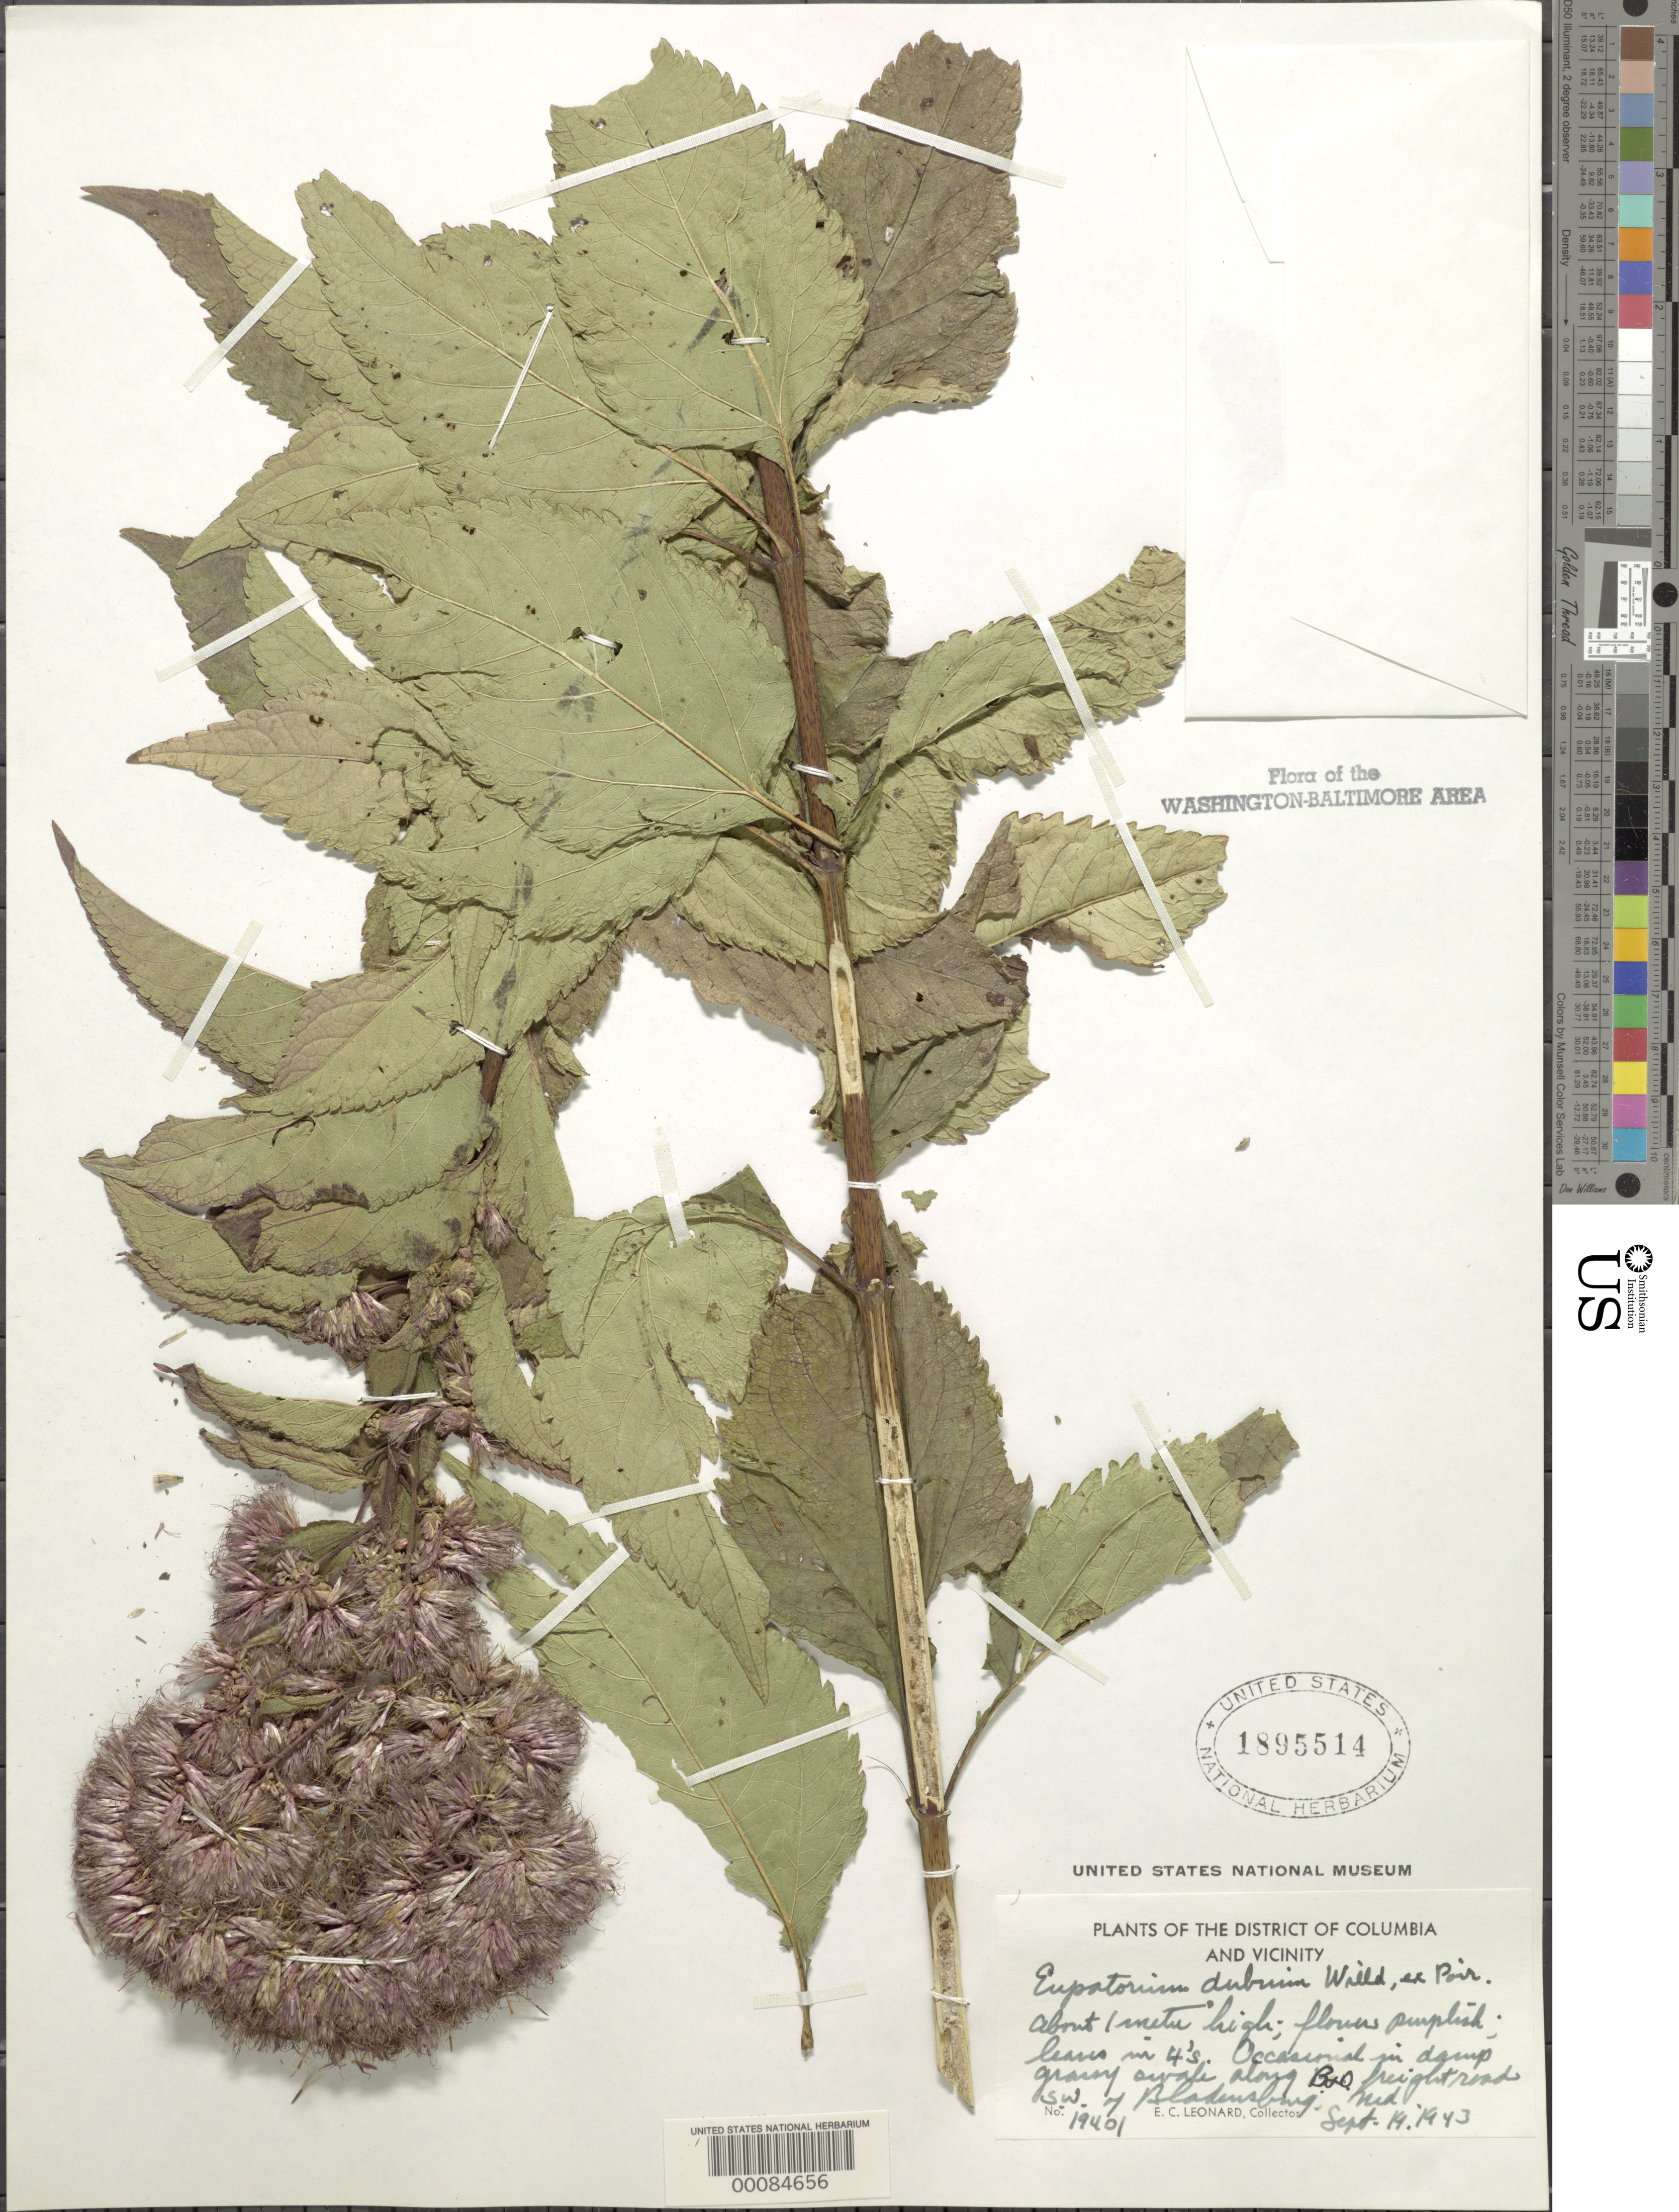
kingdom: Plantae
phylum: Tracheophyta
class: Magnoliopsida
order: Asterales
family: Asteraceae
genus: Eupatorium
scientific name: Eupatorium dubium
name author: Willd. ex Poir.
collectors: E. C. Leonard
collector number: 19401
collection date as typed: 19 Sep 1943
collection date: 1943-09-19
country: United States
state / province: Maryland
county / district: Prince George's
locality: southwest of Bladensburg B.O. Freight Road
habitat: Damp grassy swale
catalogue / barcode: US 1895514